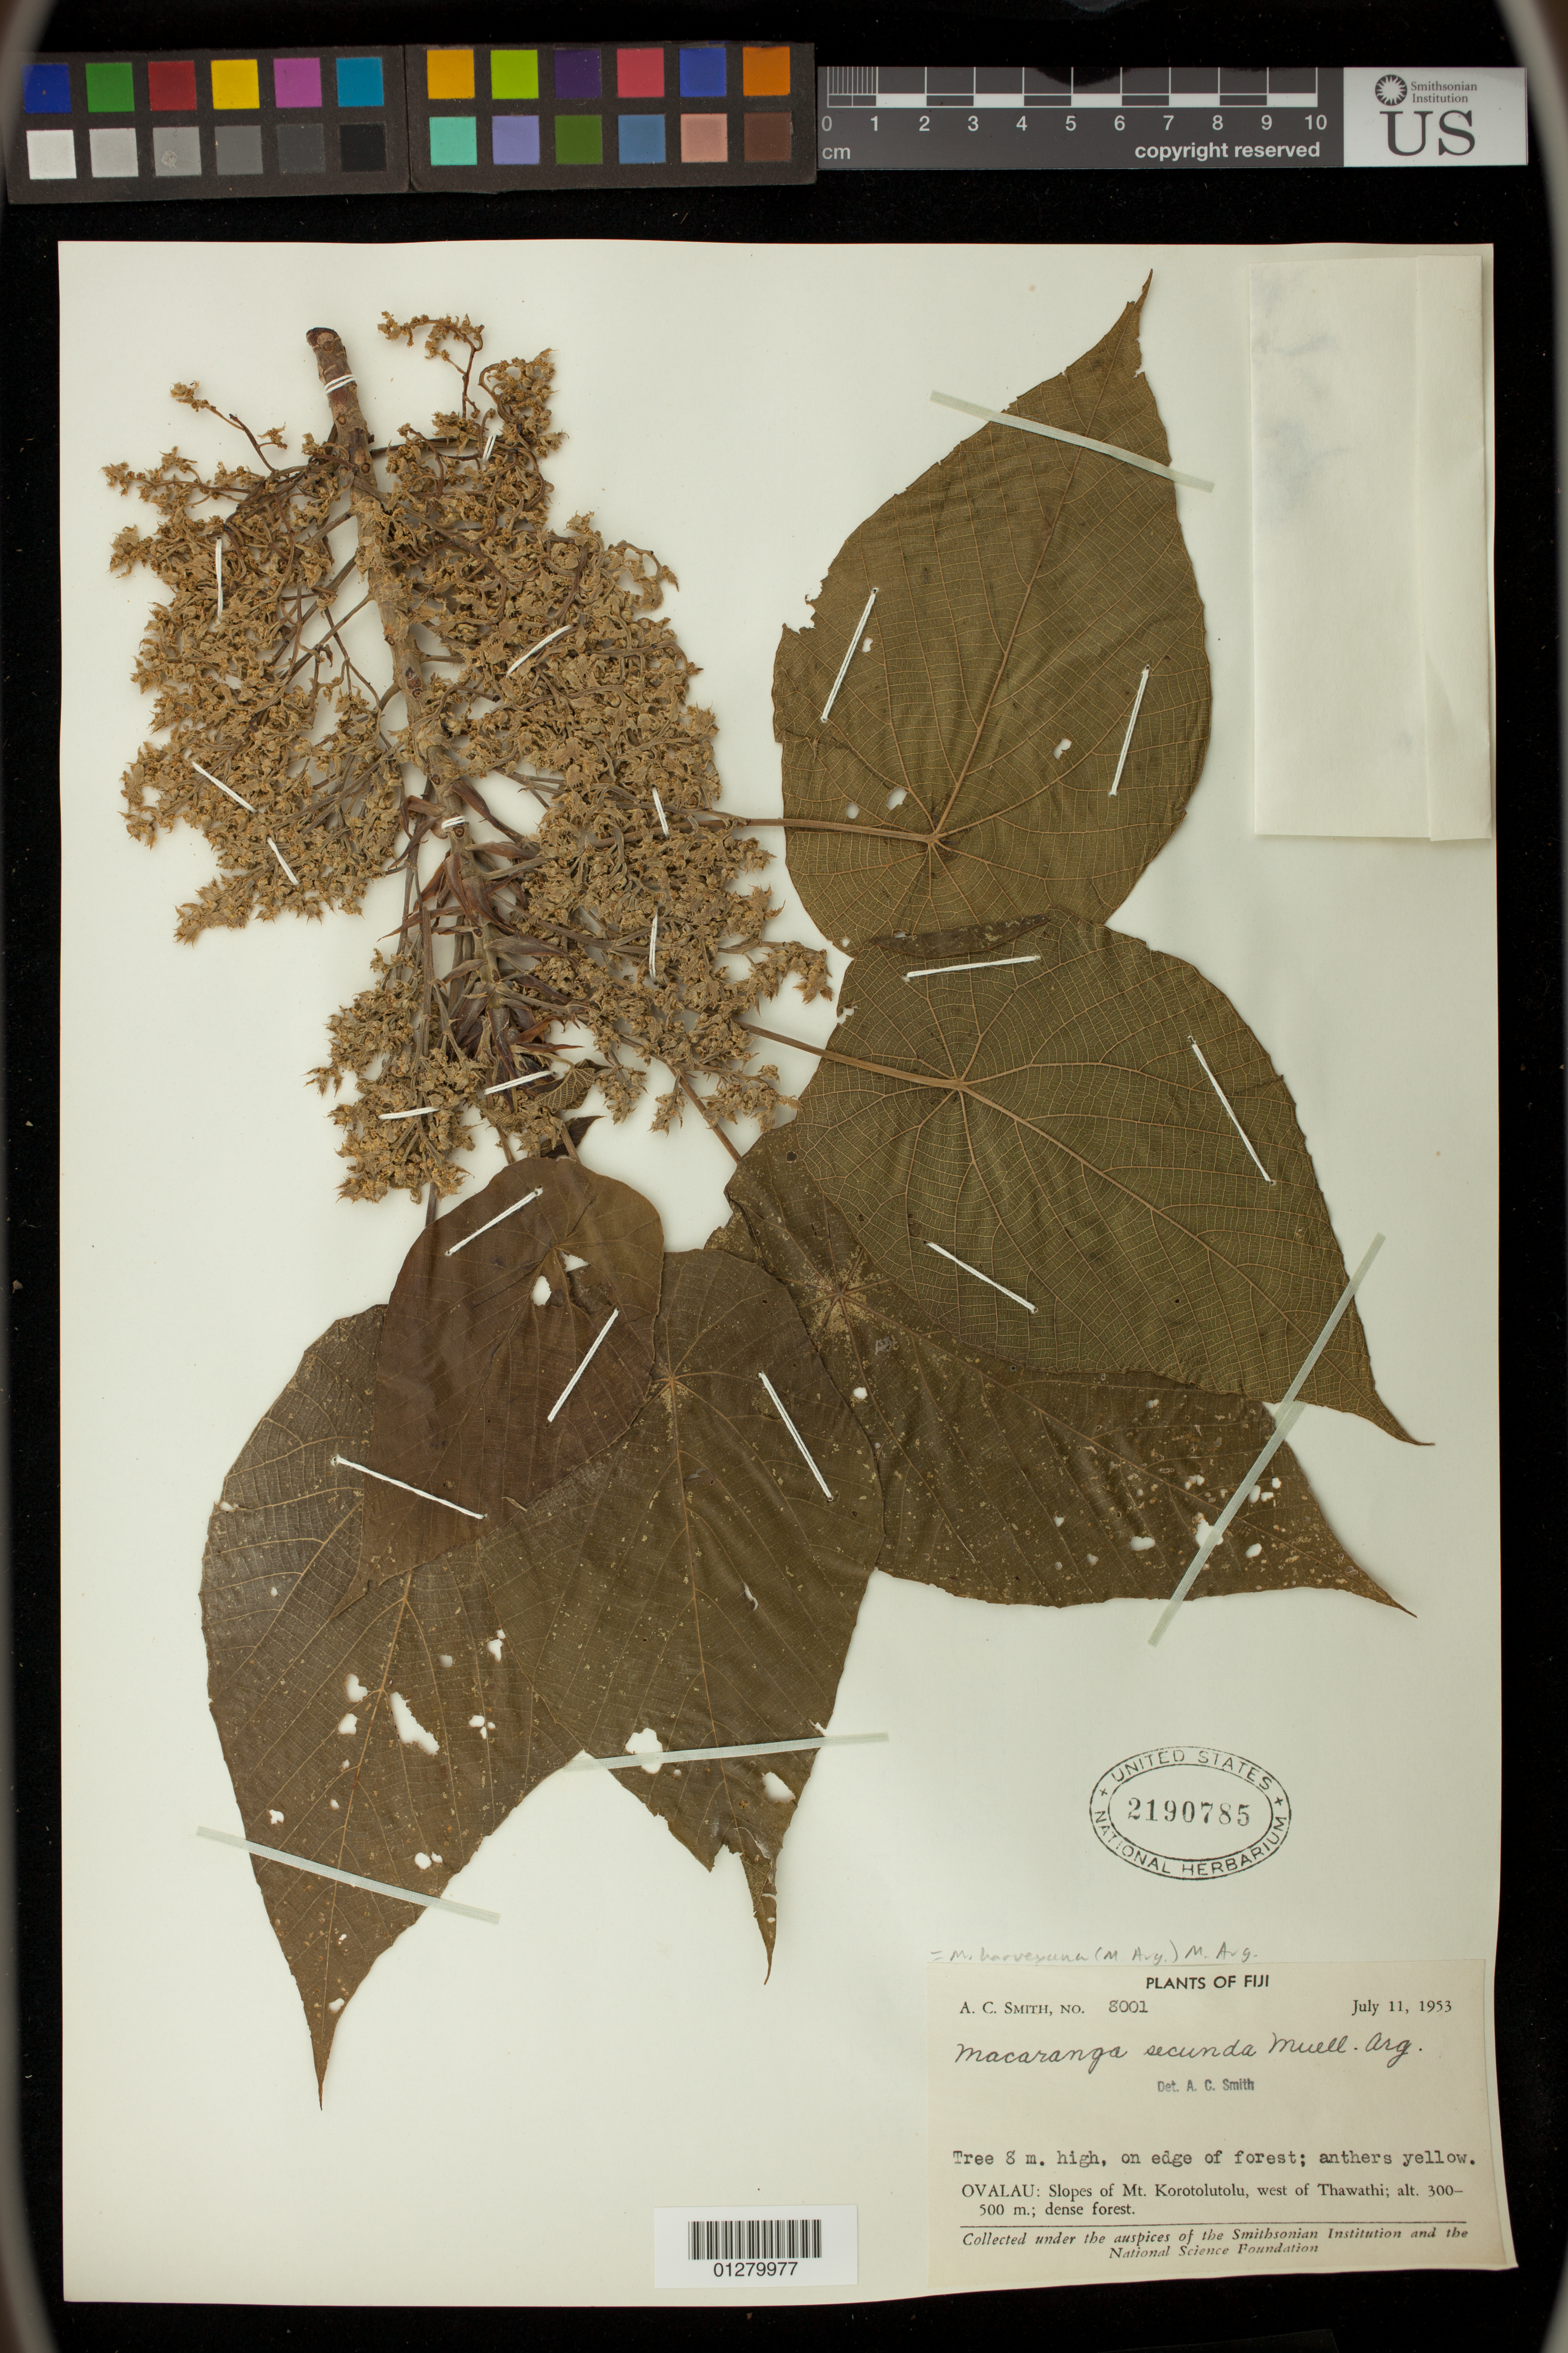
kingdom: Plantae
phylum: Tracheophyta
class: Magnoliopsida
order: Malpighiales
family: Euphorbiaceae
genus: Macaranga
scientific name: Macaranga harveyana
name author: Müll. Arg.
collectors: A. C. Smith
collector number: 8001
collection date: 1953-07-11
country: Fiji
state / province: Eastern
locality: Ovalau: Slopes of Mt. Korotolutolu, west of Thawathi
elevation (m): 300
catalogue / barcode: US 2190785